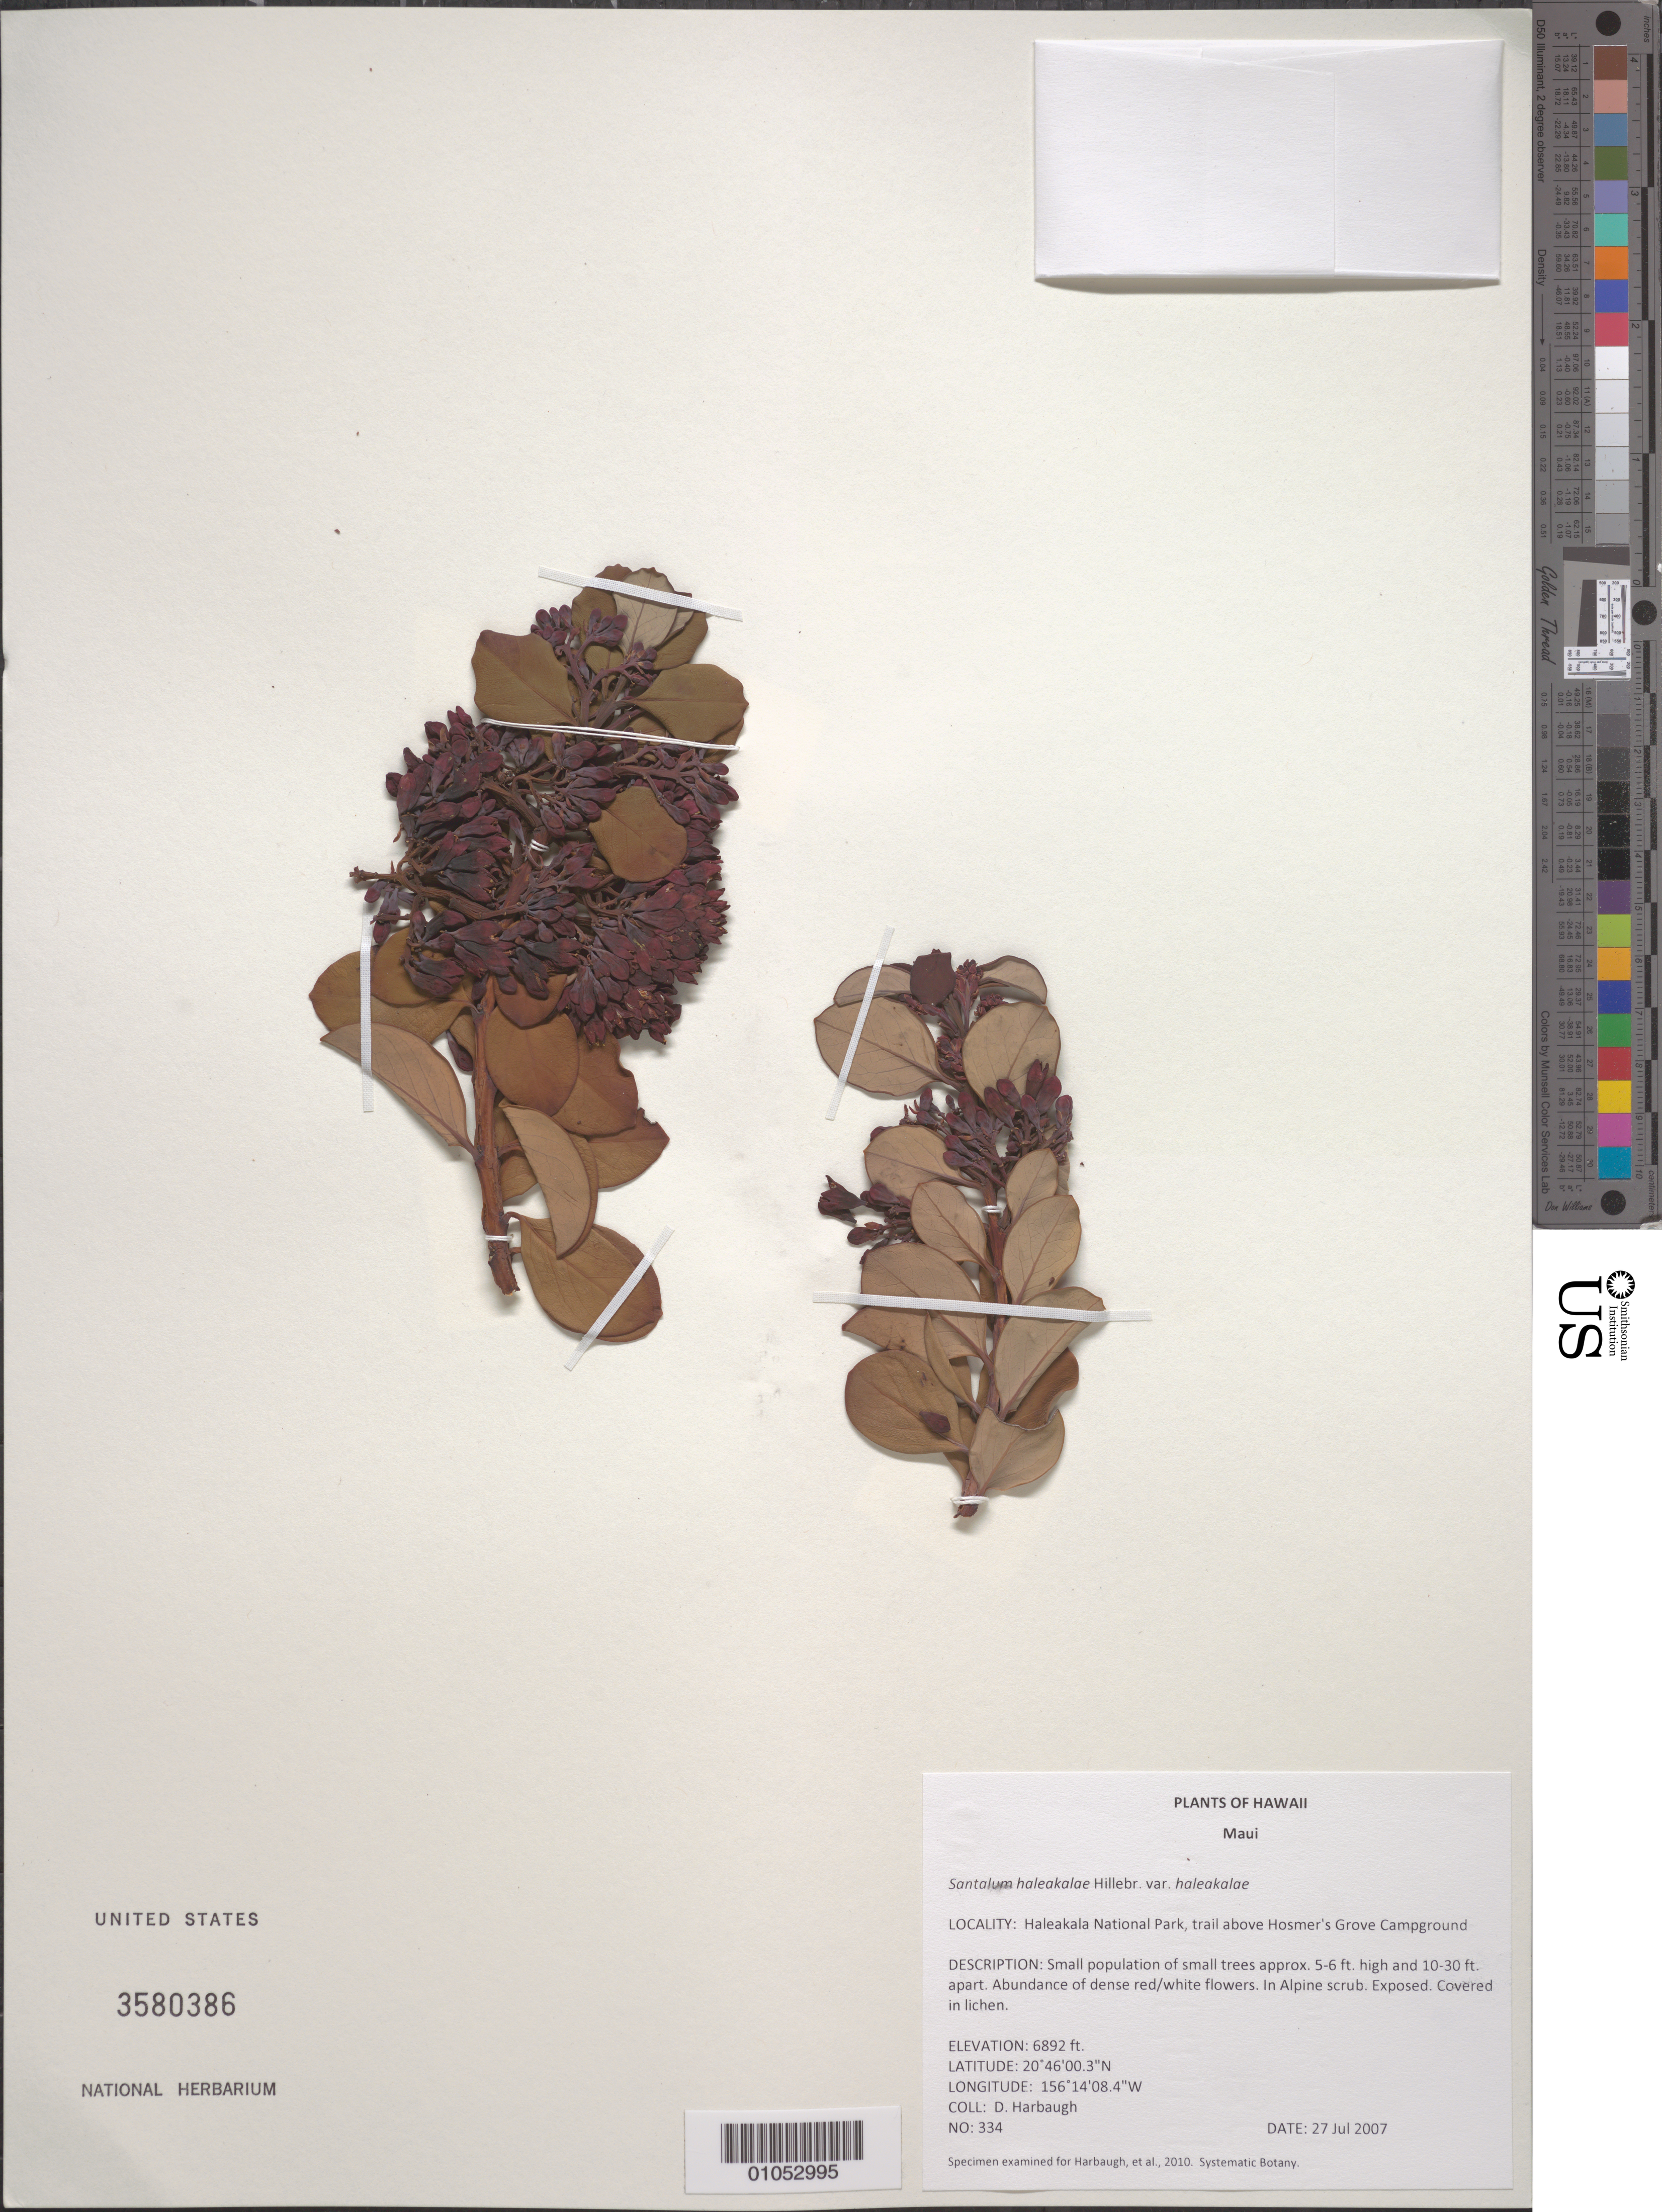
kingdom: Plantae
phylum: Tracheophyta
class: Magnoliopsida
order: Santalales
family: Santalaceae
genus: Santalum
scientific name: Santalum haleakalae var. haleakalae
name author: Hillebr.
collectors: D. Harbaugh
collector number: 334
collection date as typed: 27 Jul 2007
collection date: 2007-07-27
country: United States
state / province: Hawaii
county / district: Maui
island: Maui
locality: Haleakala National Park, trail above Hosmer's Grove Campground.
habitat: Alpine scrub, exposed.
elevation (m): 2101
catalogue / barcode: US 3580386